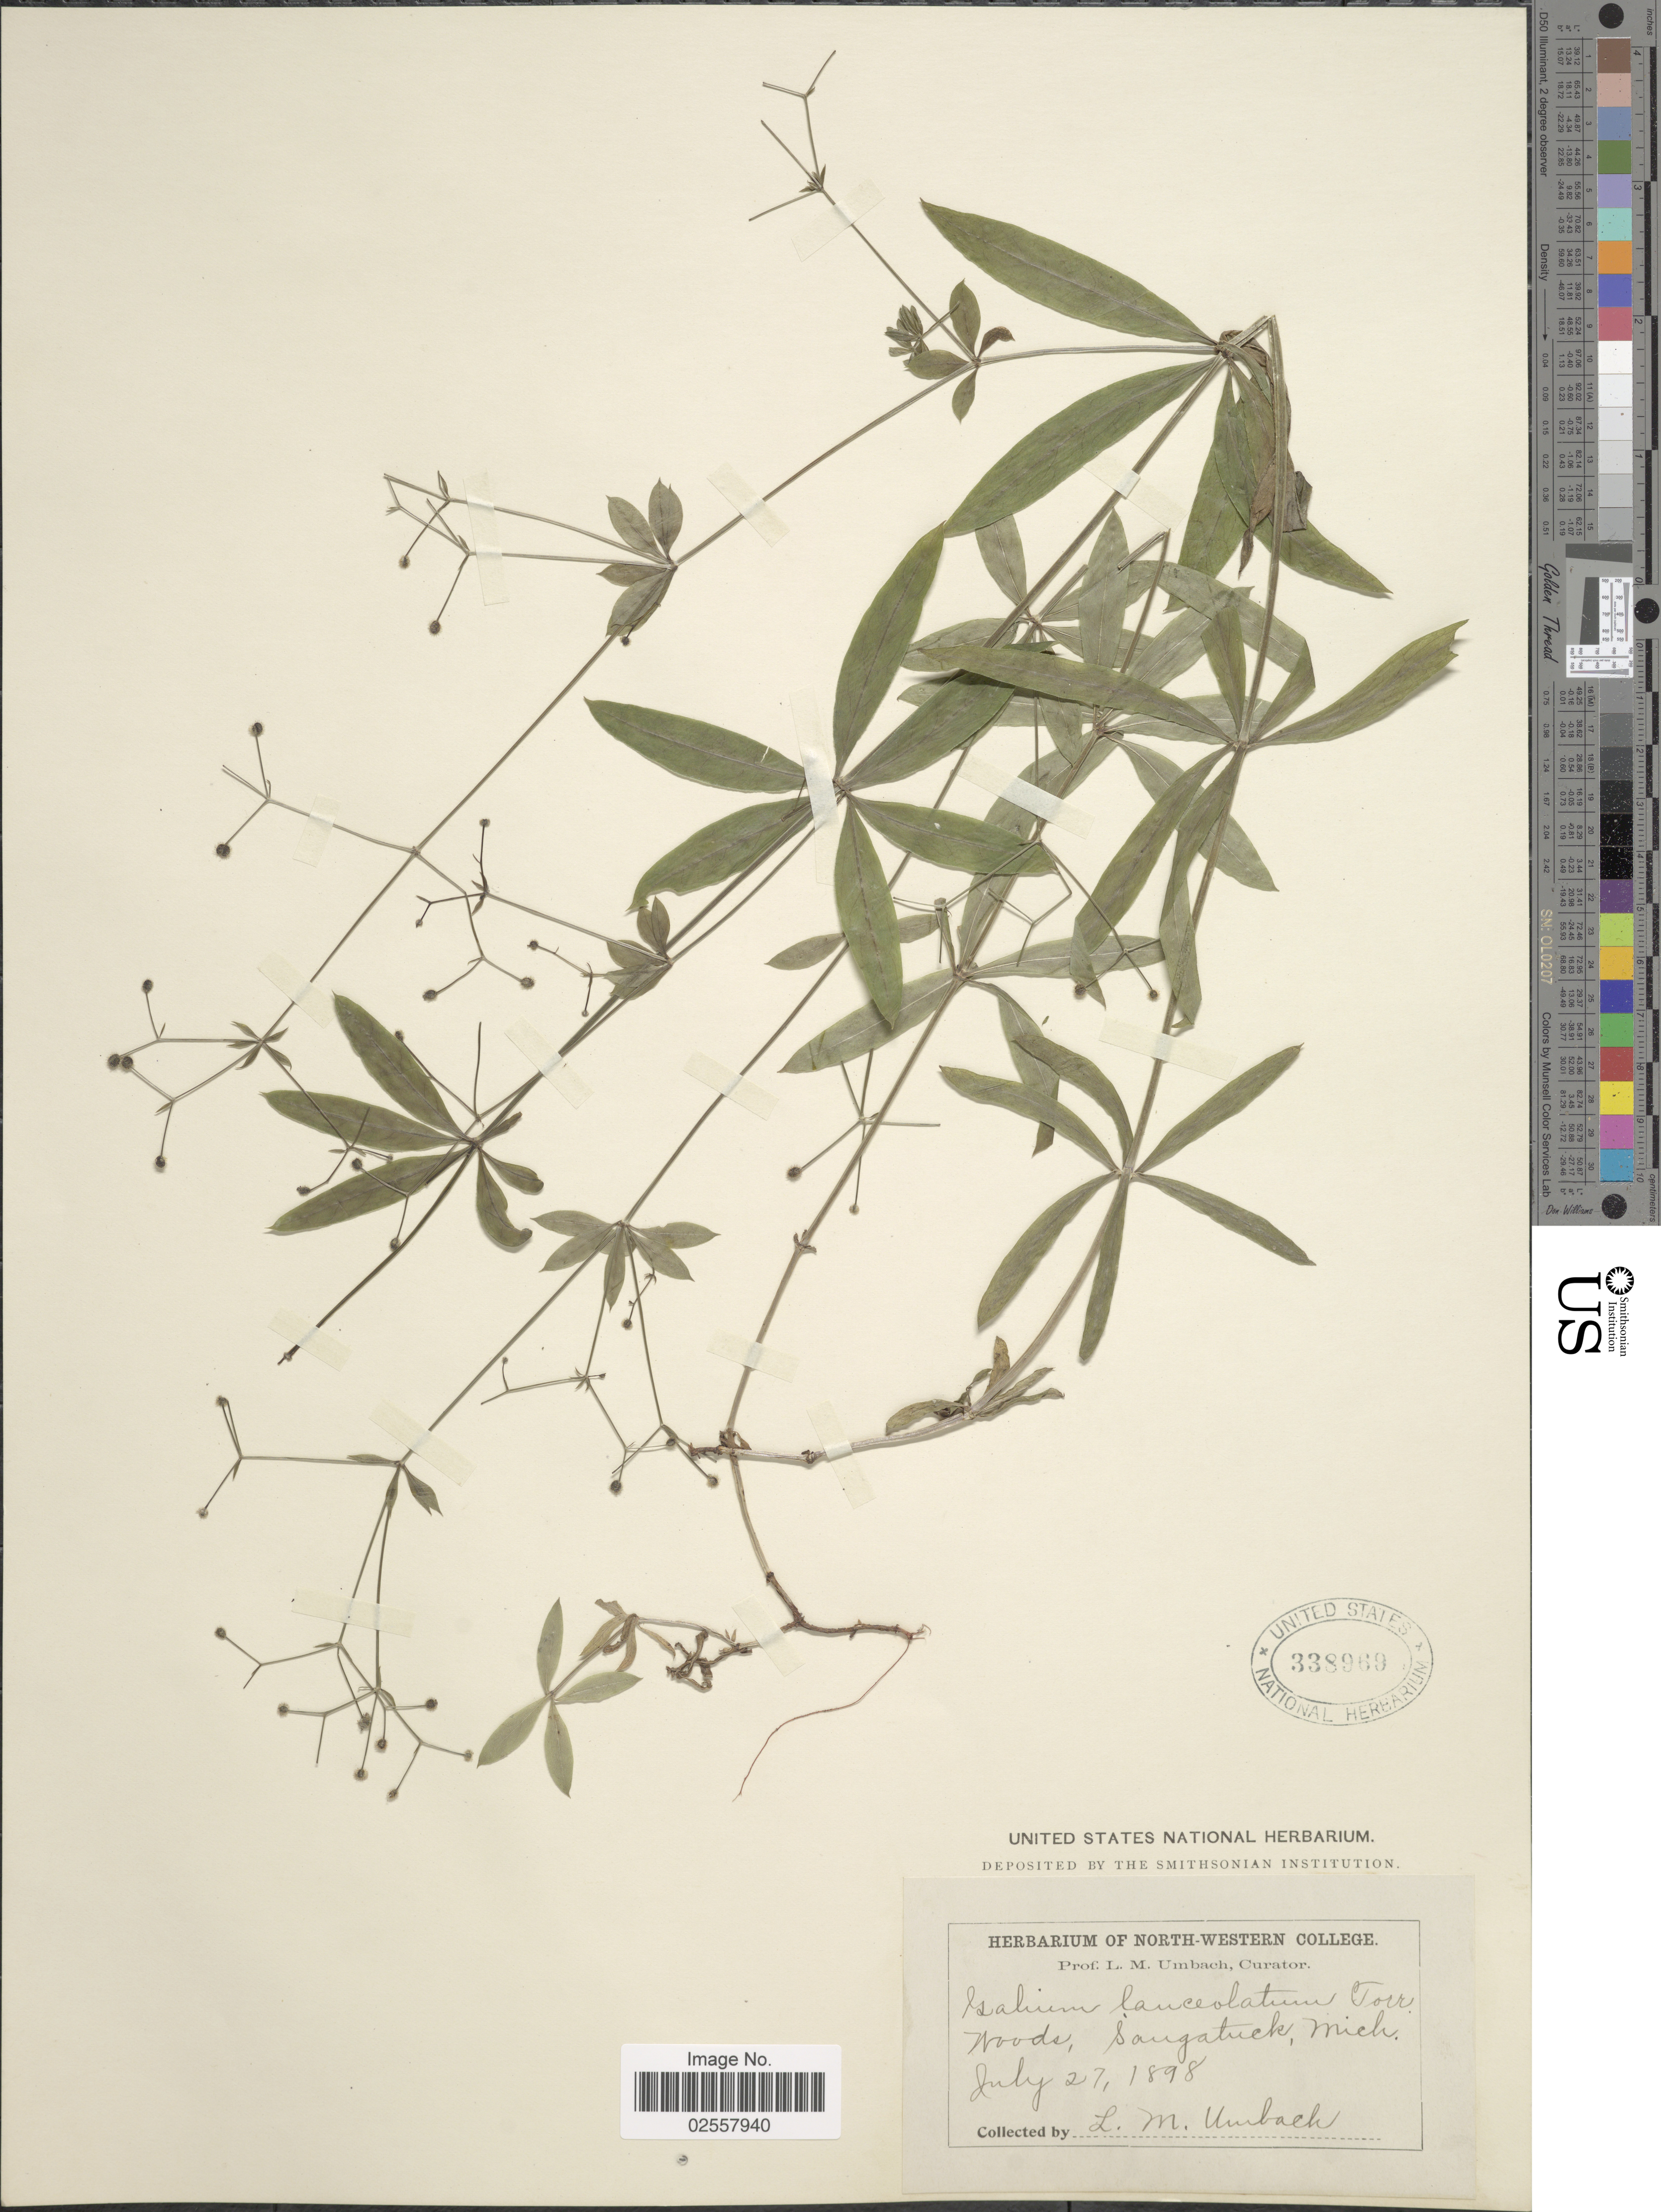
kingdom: Plantae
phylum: Tracheophyta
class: Magnoliopsida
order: Gentianales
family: Rubiaceae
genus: Galium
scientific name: Galium lanceolatum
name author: (Torr. & A. Gray) Torr.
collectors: L. M. Umbach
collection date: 1898-07-27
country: United States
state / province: Michigan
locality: Woods, Saugatuck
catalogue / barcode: US 338969